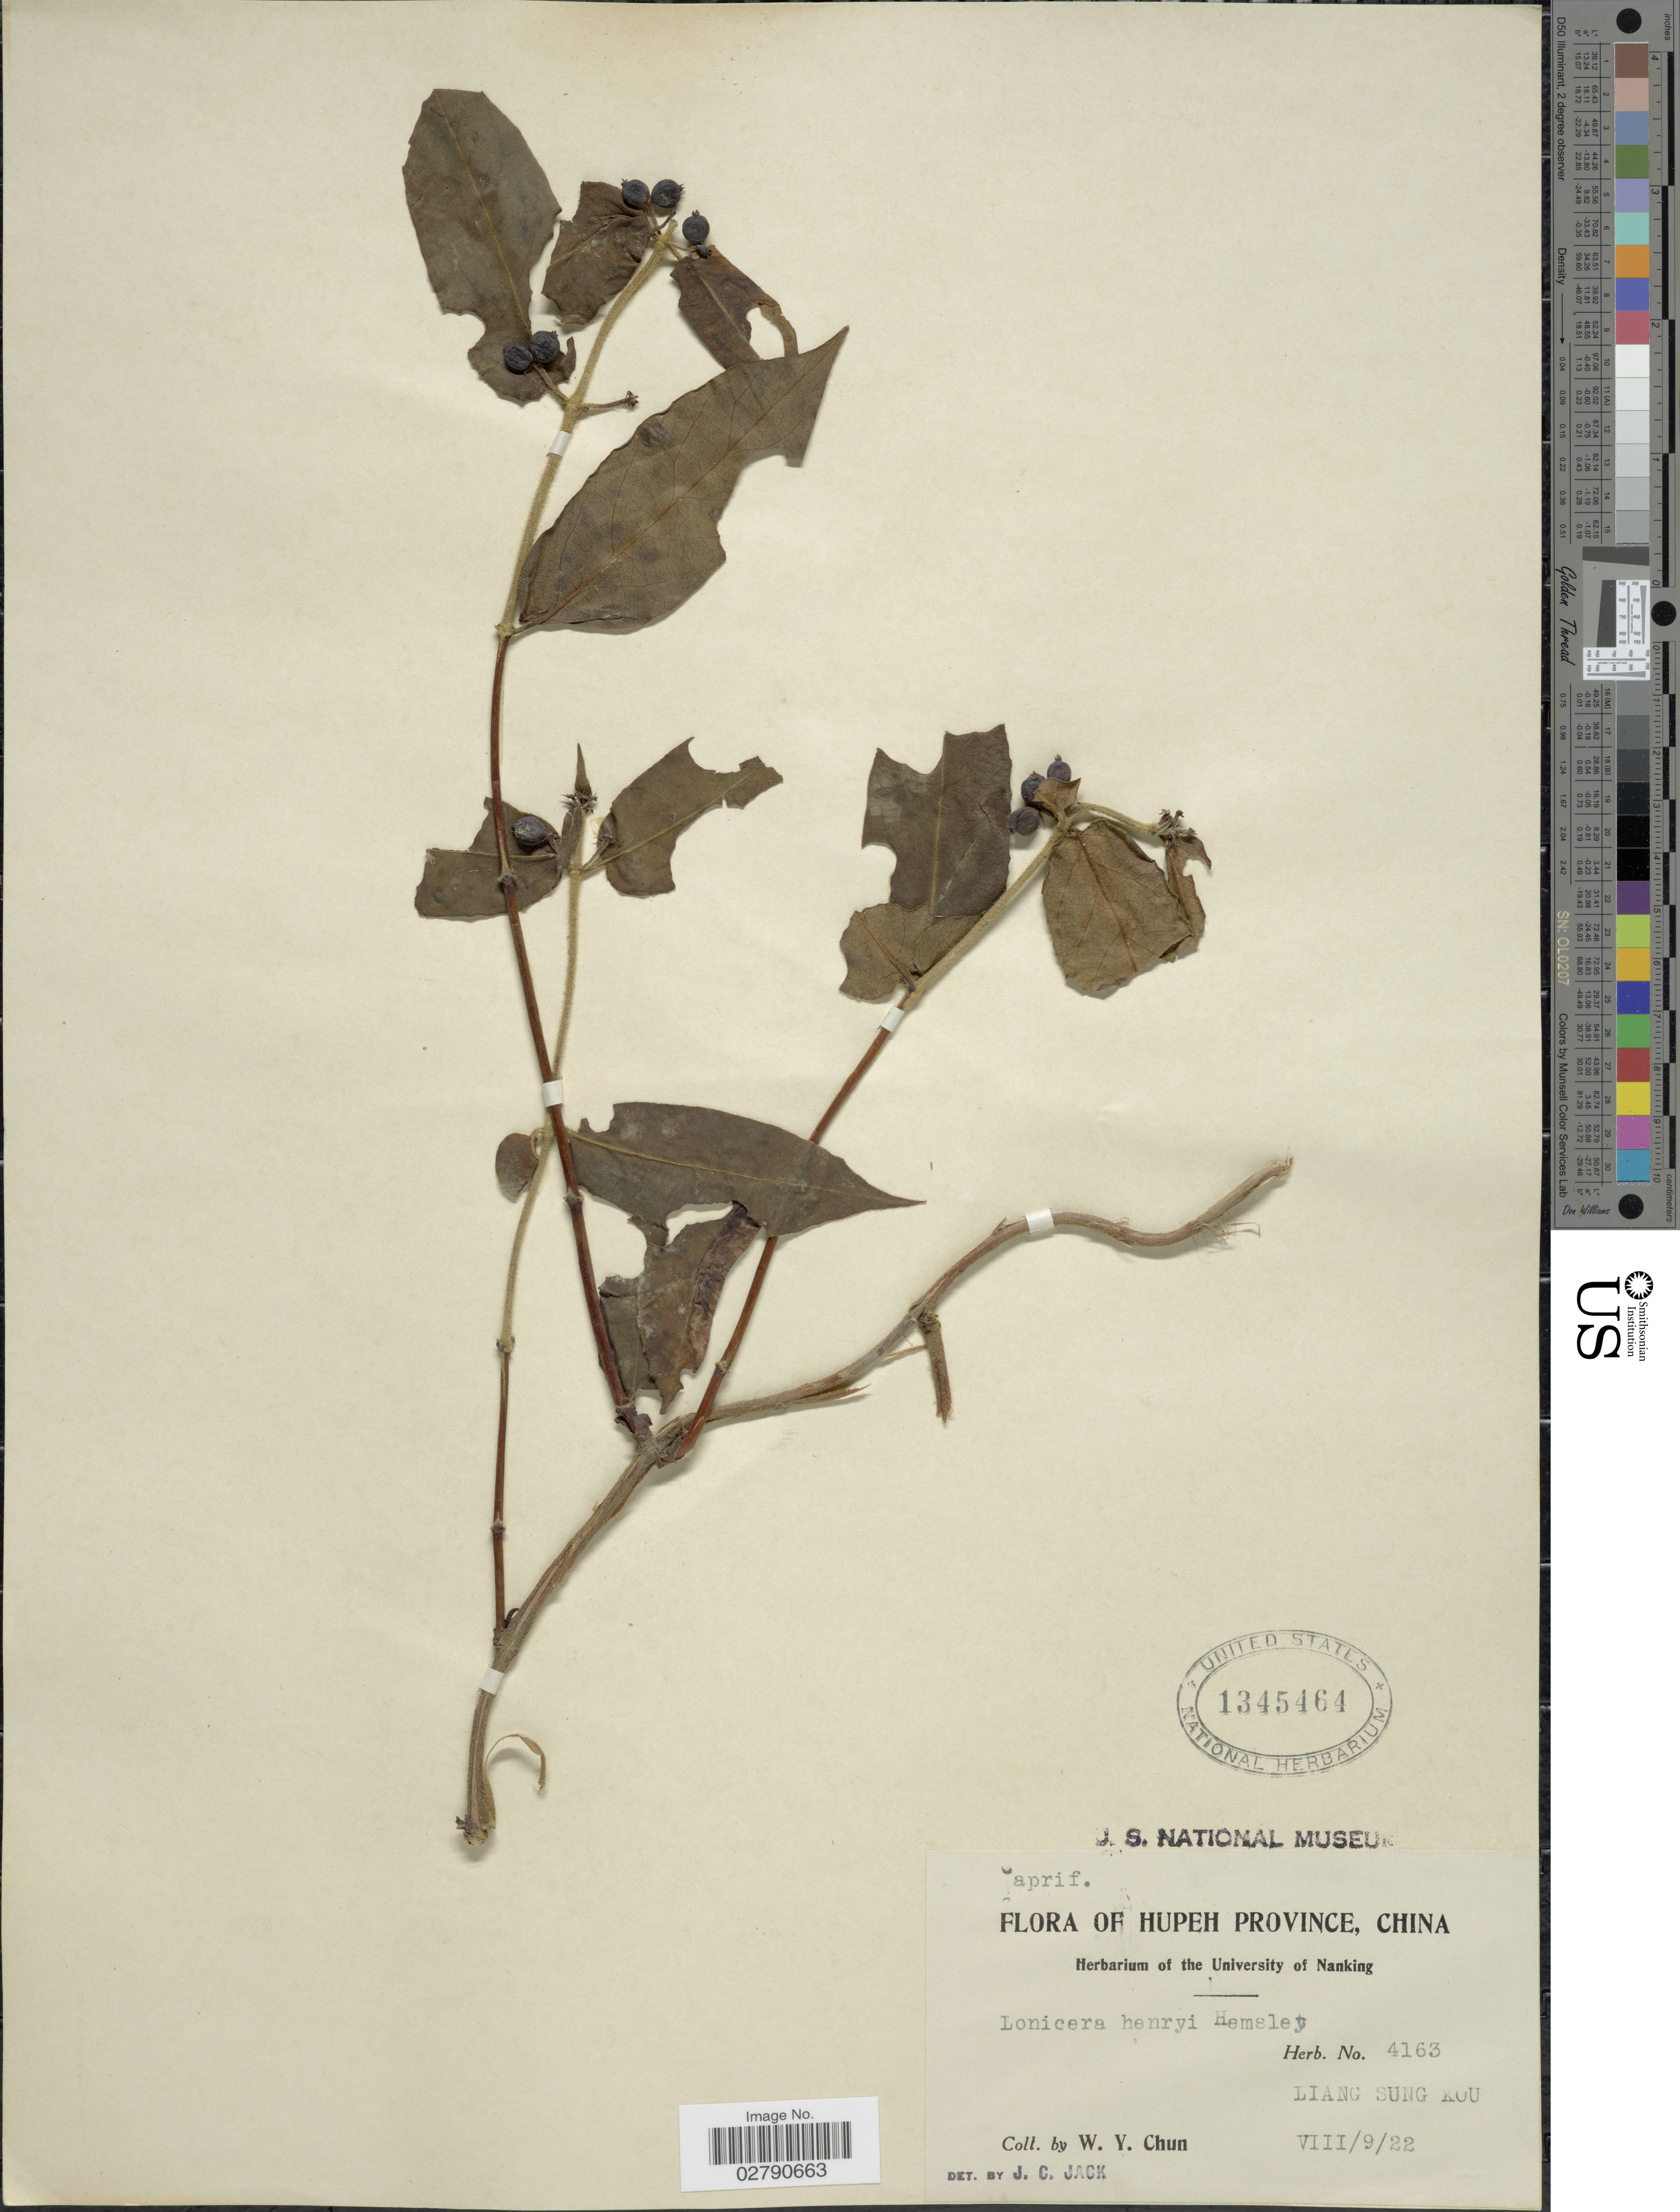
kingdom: Plantae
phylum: Tracheophyta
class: Magnoliopsida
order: Dipsacales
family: Caprifoliaceae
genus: Lonicera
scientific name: Lonicera henryi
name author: Hemsl.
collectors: W. Y. Chun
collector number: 4163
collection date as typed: Transcribed d/m/y: 9/8/22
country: China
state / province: Hubei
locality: Hupeh Province. Liang Sung Kou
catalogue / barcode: US 1345464